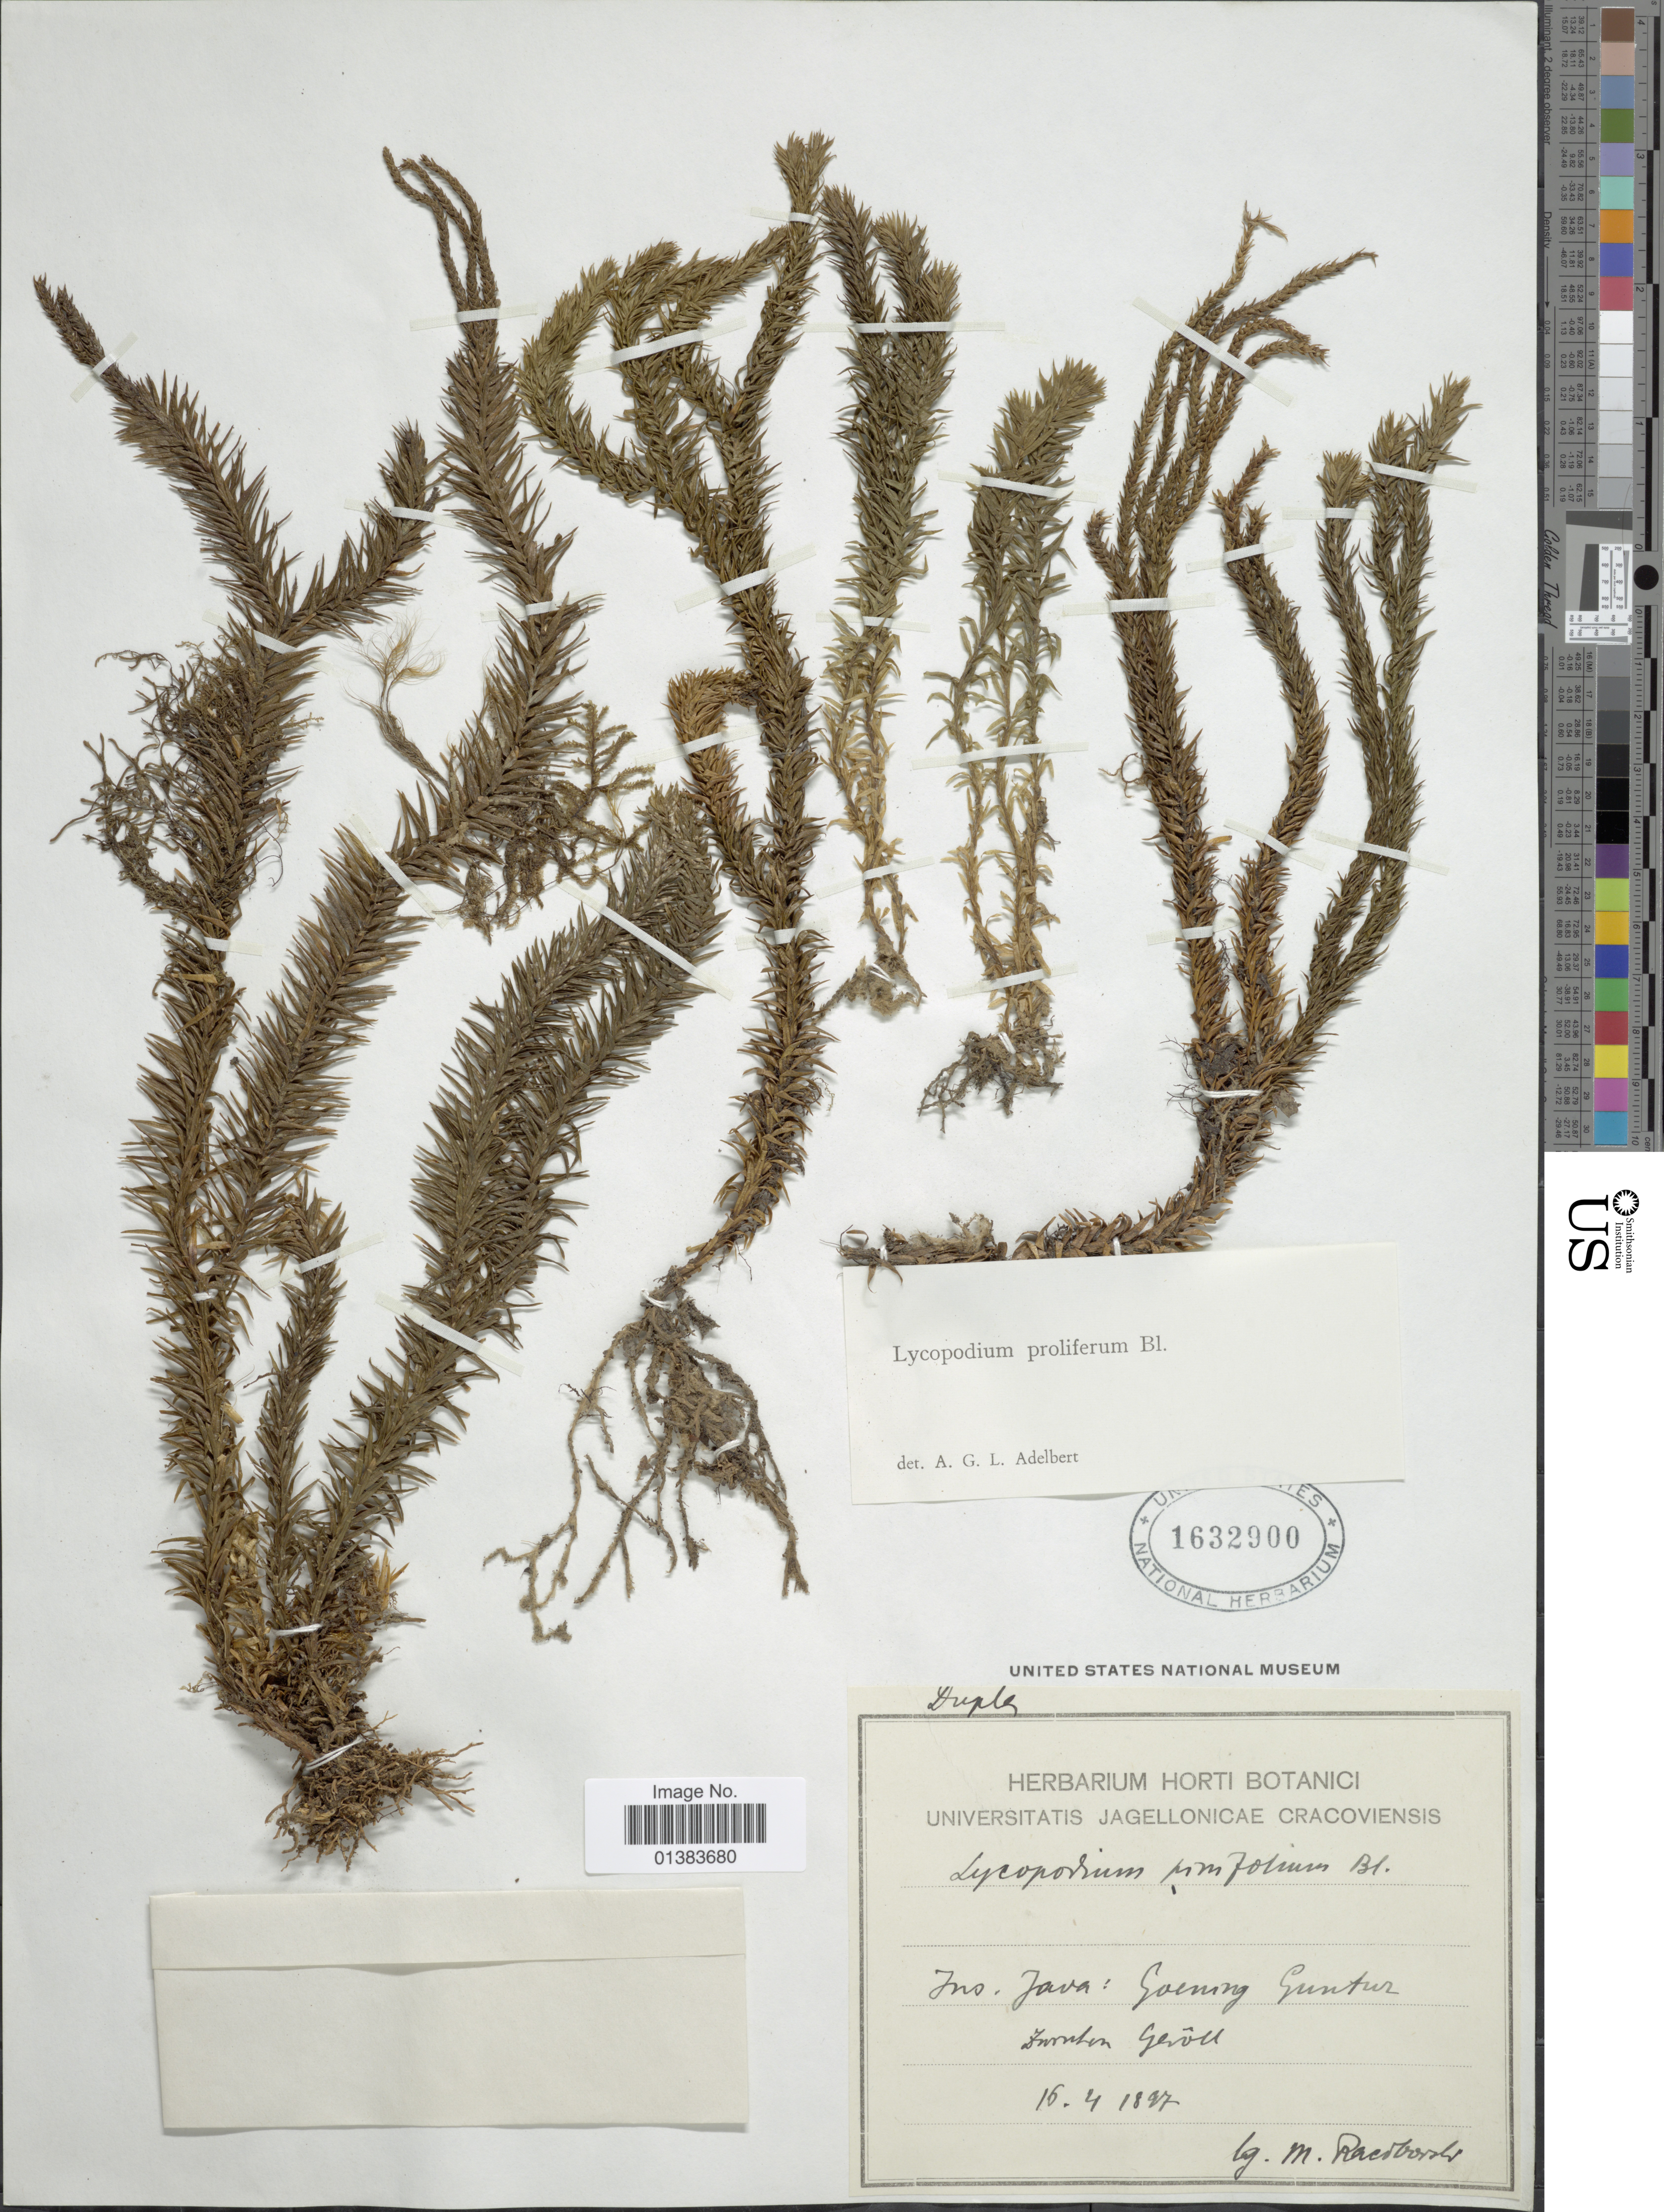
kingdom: Plantae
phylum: Tracheophyta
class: Lycopodiopsida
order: Lycopodiales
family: Lycopodiaceae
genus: Phlegmariurus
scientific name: Phlegmariurus proliferus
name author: (Blume) A. R. Field & Bostock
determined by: Field, A. R.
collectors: M. Raciborski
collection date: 1897-04-16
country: Indonesia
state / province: Java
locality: Ins. Java: Goening Guntur, zwonten Geröll [interpreted]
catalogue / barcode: US 1632900